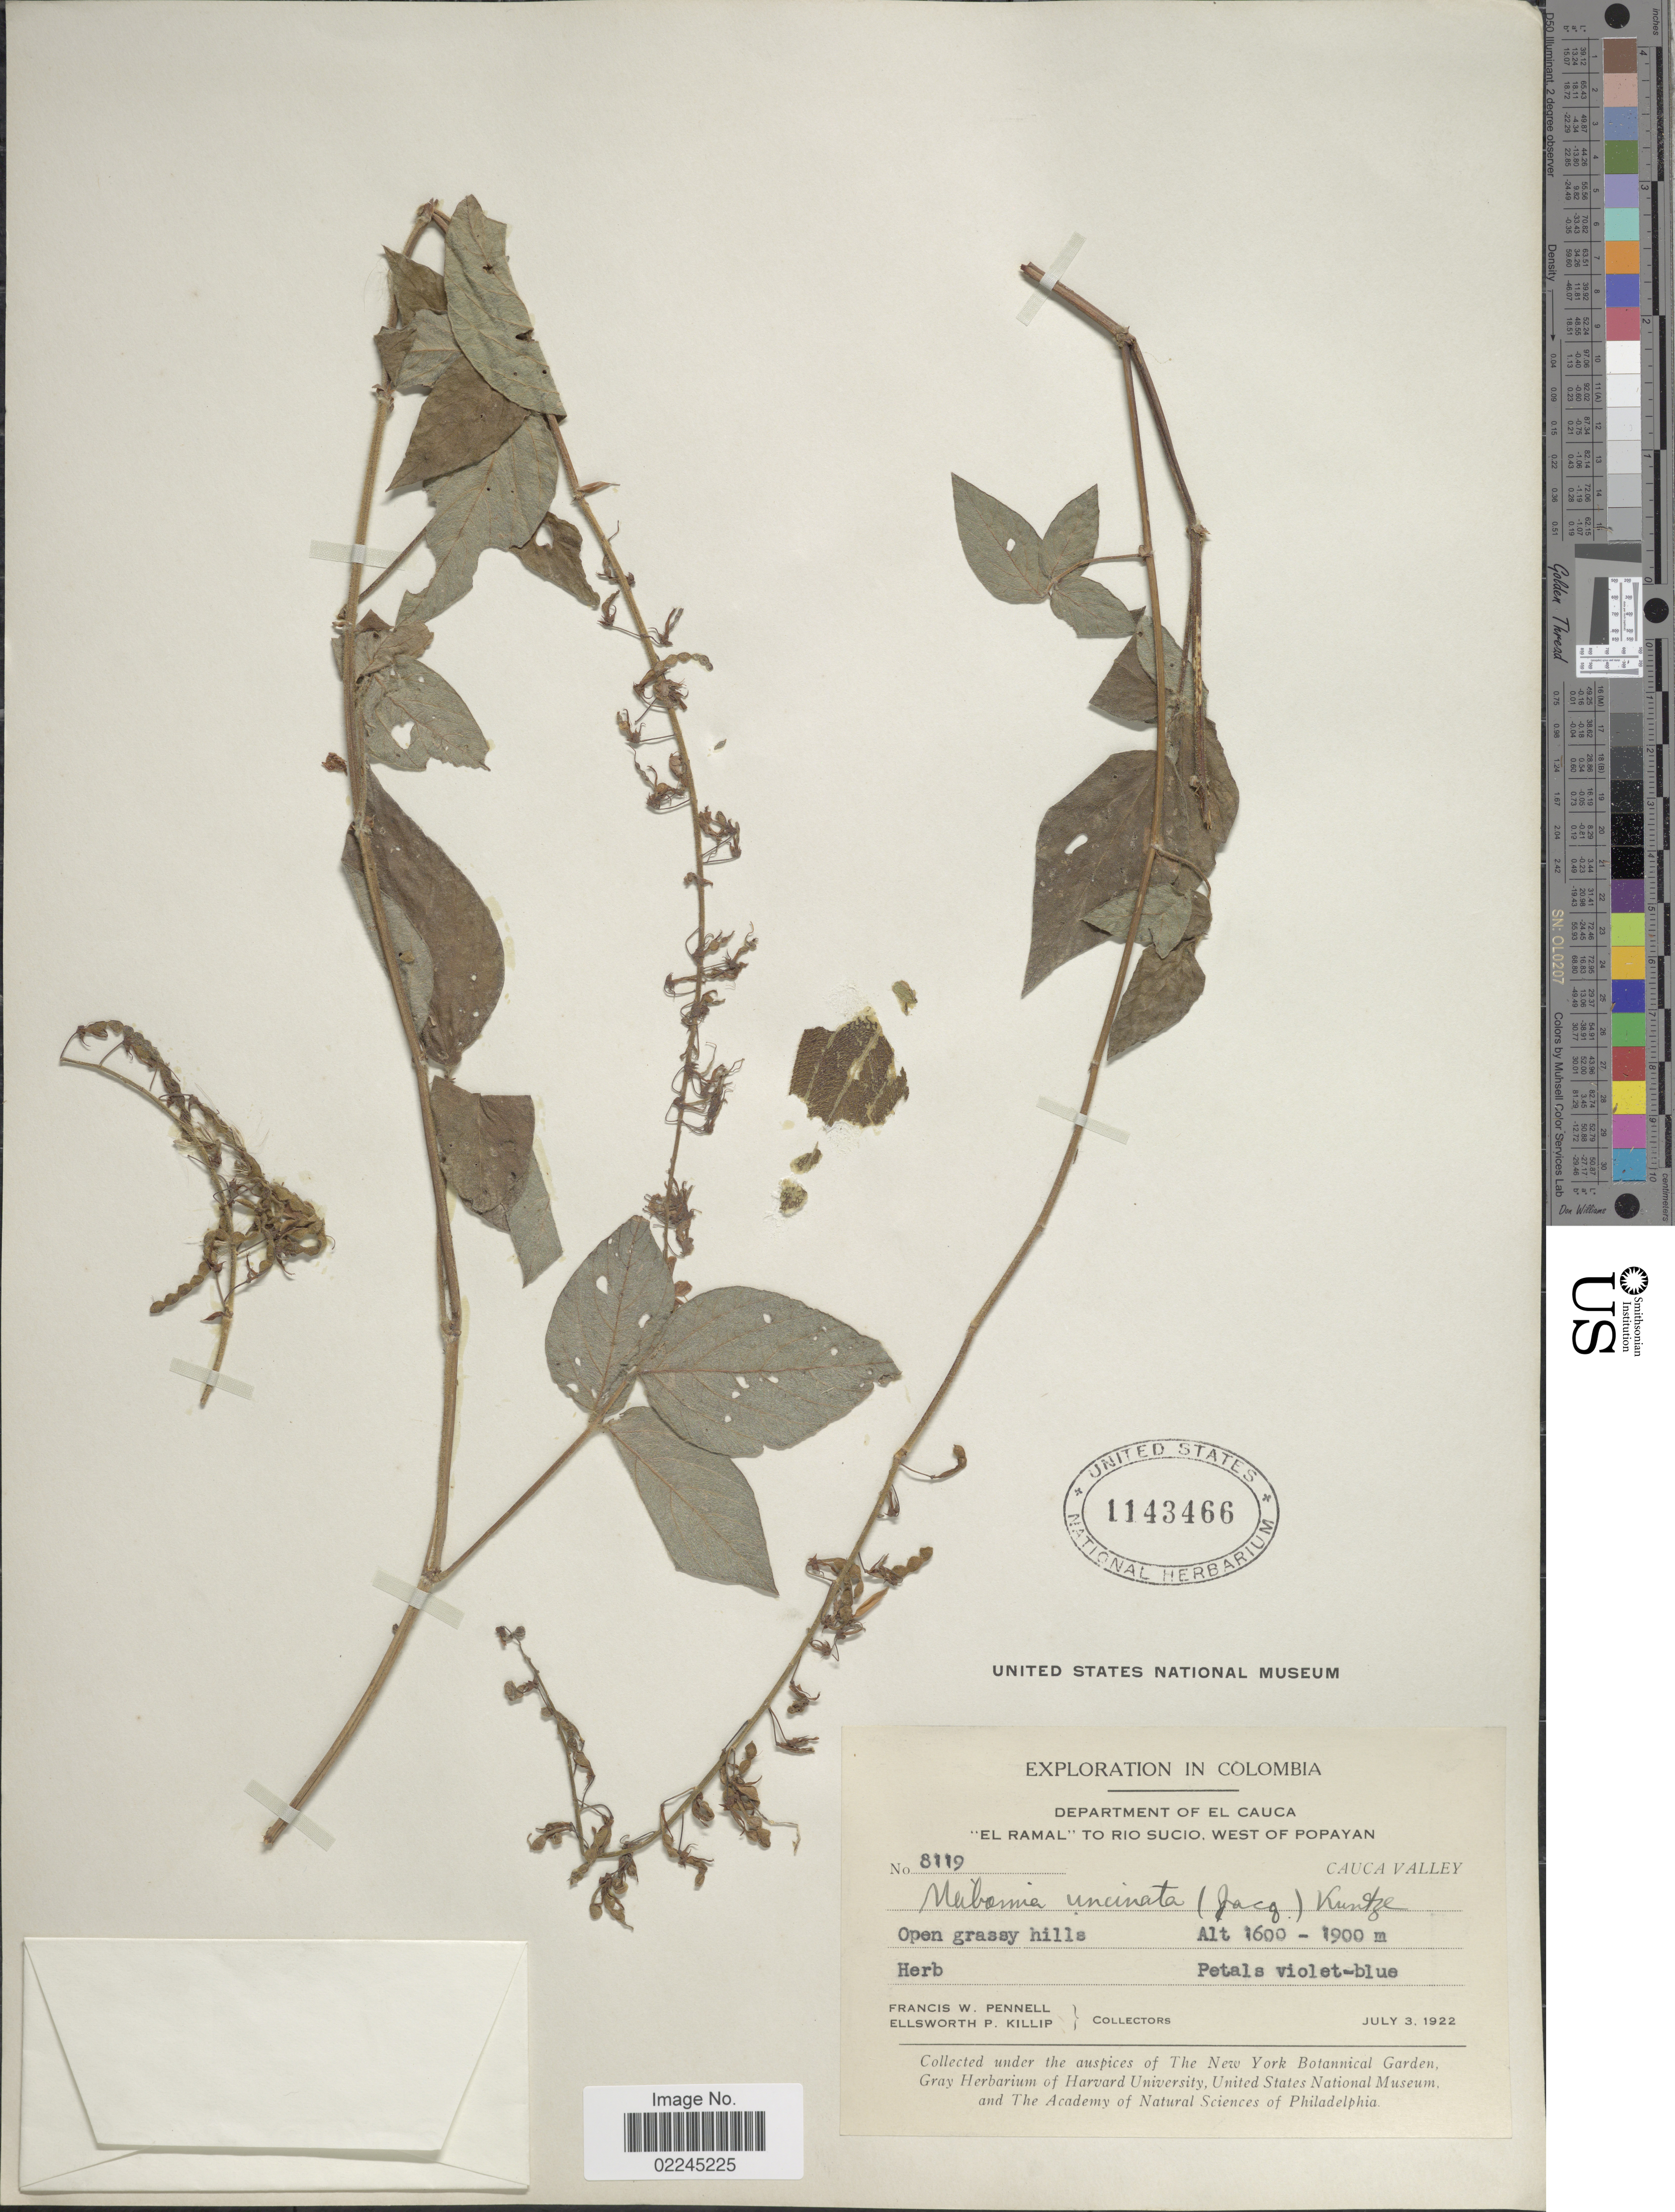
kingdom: Plantae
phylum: Tracheophyta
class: Magnoliopsida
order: Fabales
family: Fabaceae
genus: Desmodium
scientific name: Desmodium intortum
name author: (Mill.) Urb.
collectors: F. W. Pennell & E. P. Killip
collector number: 8119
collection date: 1922-07-03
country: Colombia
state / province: Cauca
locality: Department of El Cauca. "El Ramal" to Rio Sucio, West of Popayan. Cauca Valley. Open grassy hills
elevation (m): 1600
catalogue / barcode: US 1143466